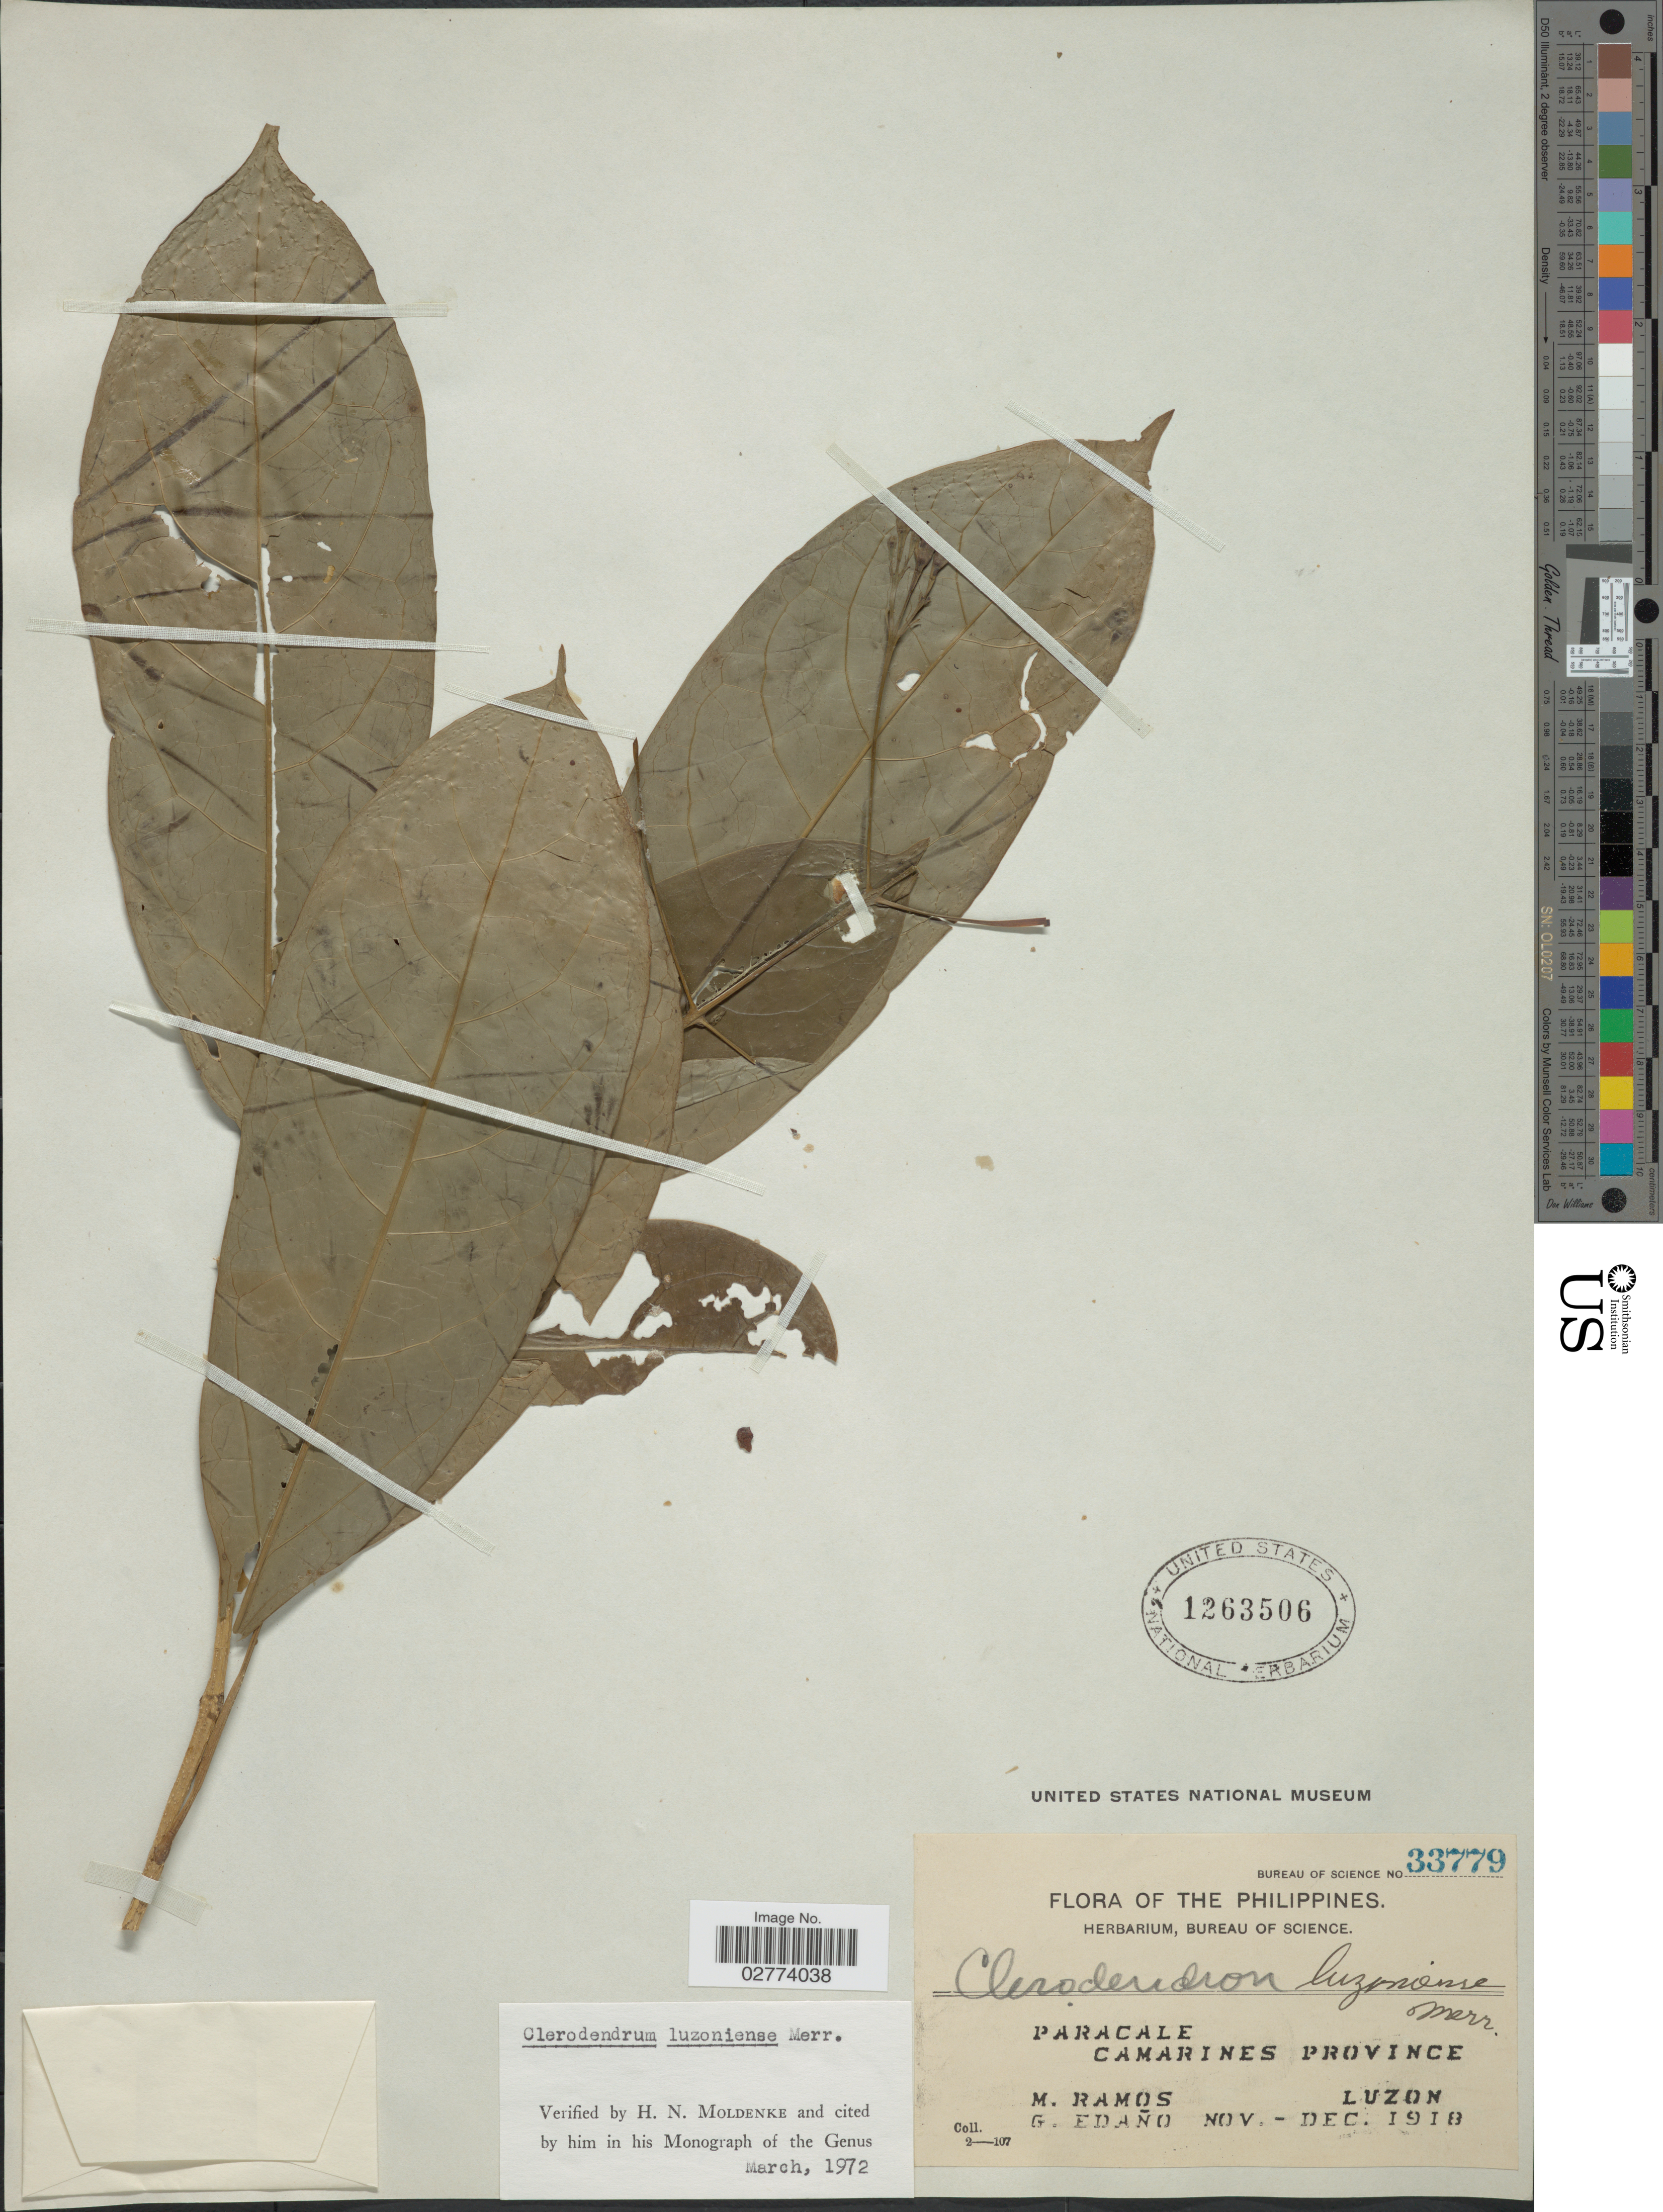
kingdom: Plantae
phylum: Tracheophyta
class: Magnoliopsida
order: Lamiales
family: Lamiaceae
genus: Clerodendrum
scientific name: Clerodendrum luzoniense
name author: Merr.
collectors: M. Ramos & G. Edaño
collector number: Bureau of Science 33779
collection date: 1918-11/1918-12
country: Philippines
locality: Paracale, Camarines Province, Luzon.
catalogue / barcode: US 1263506